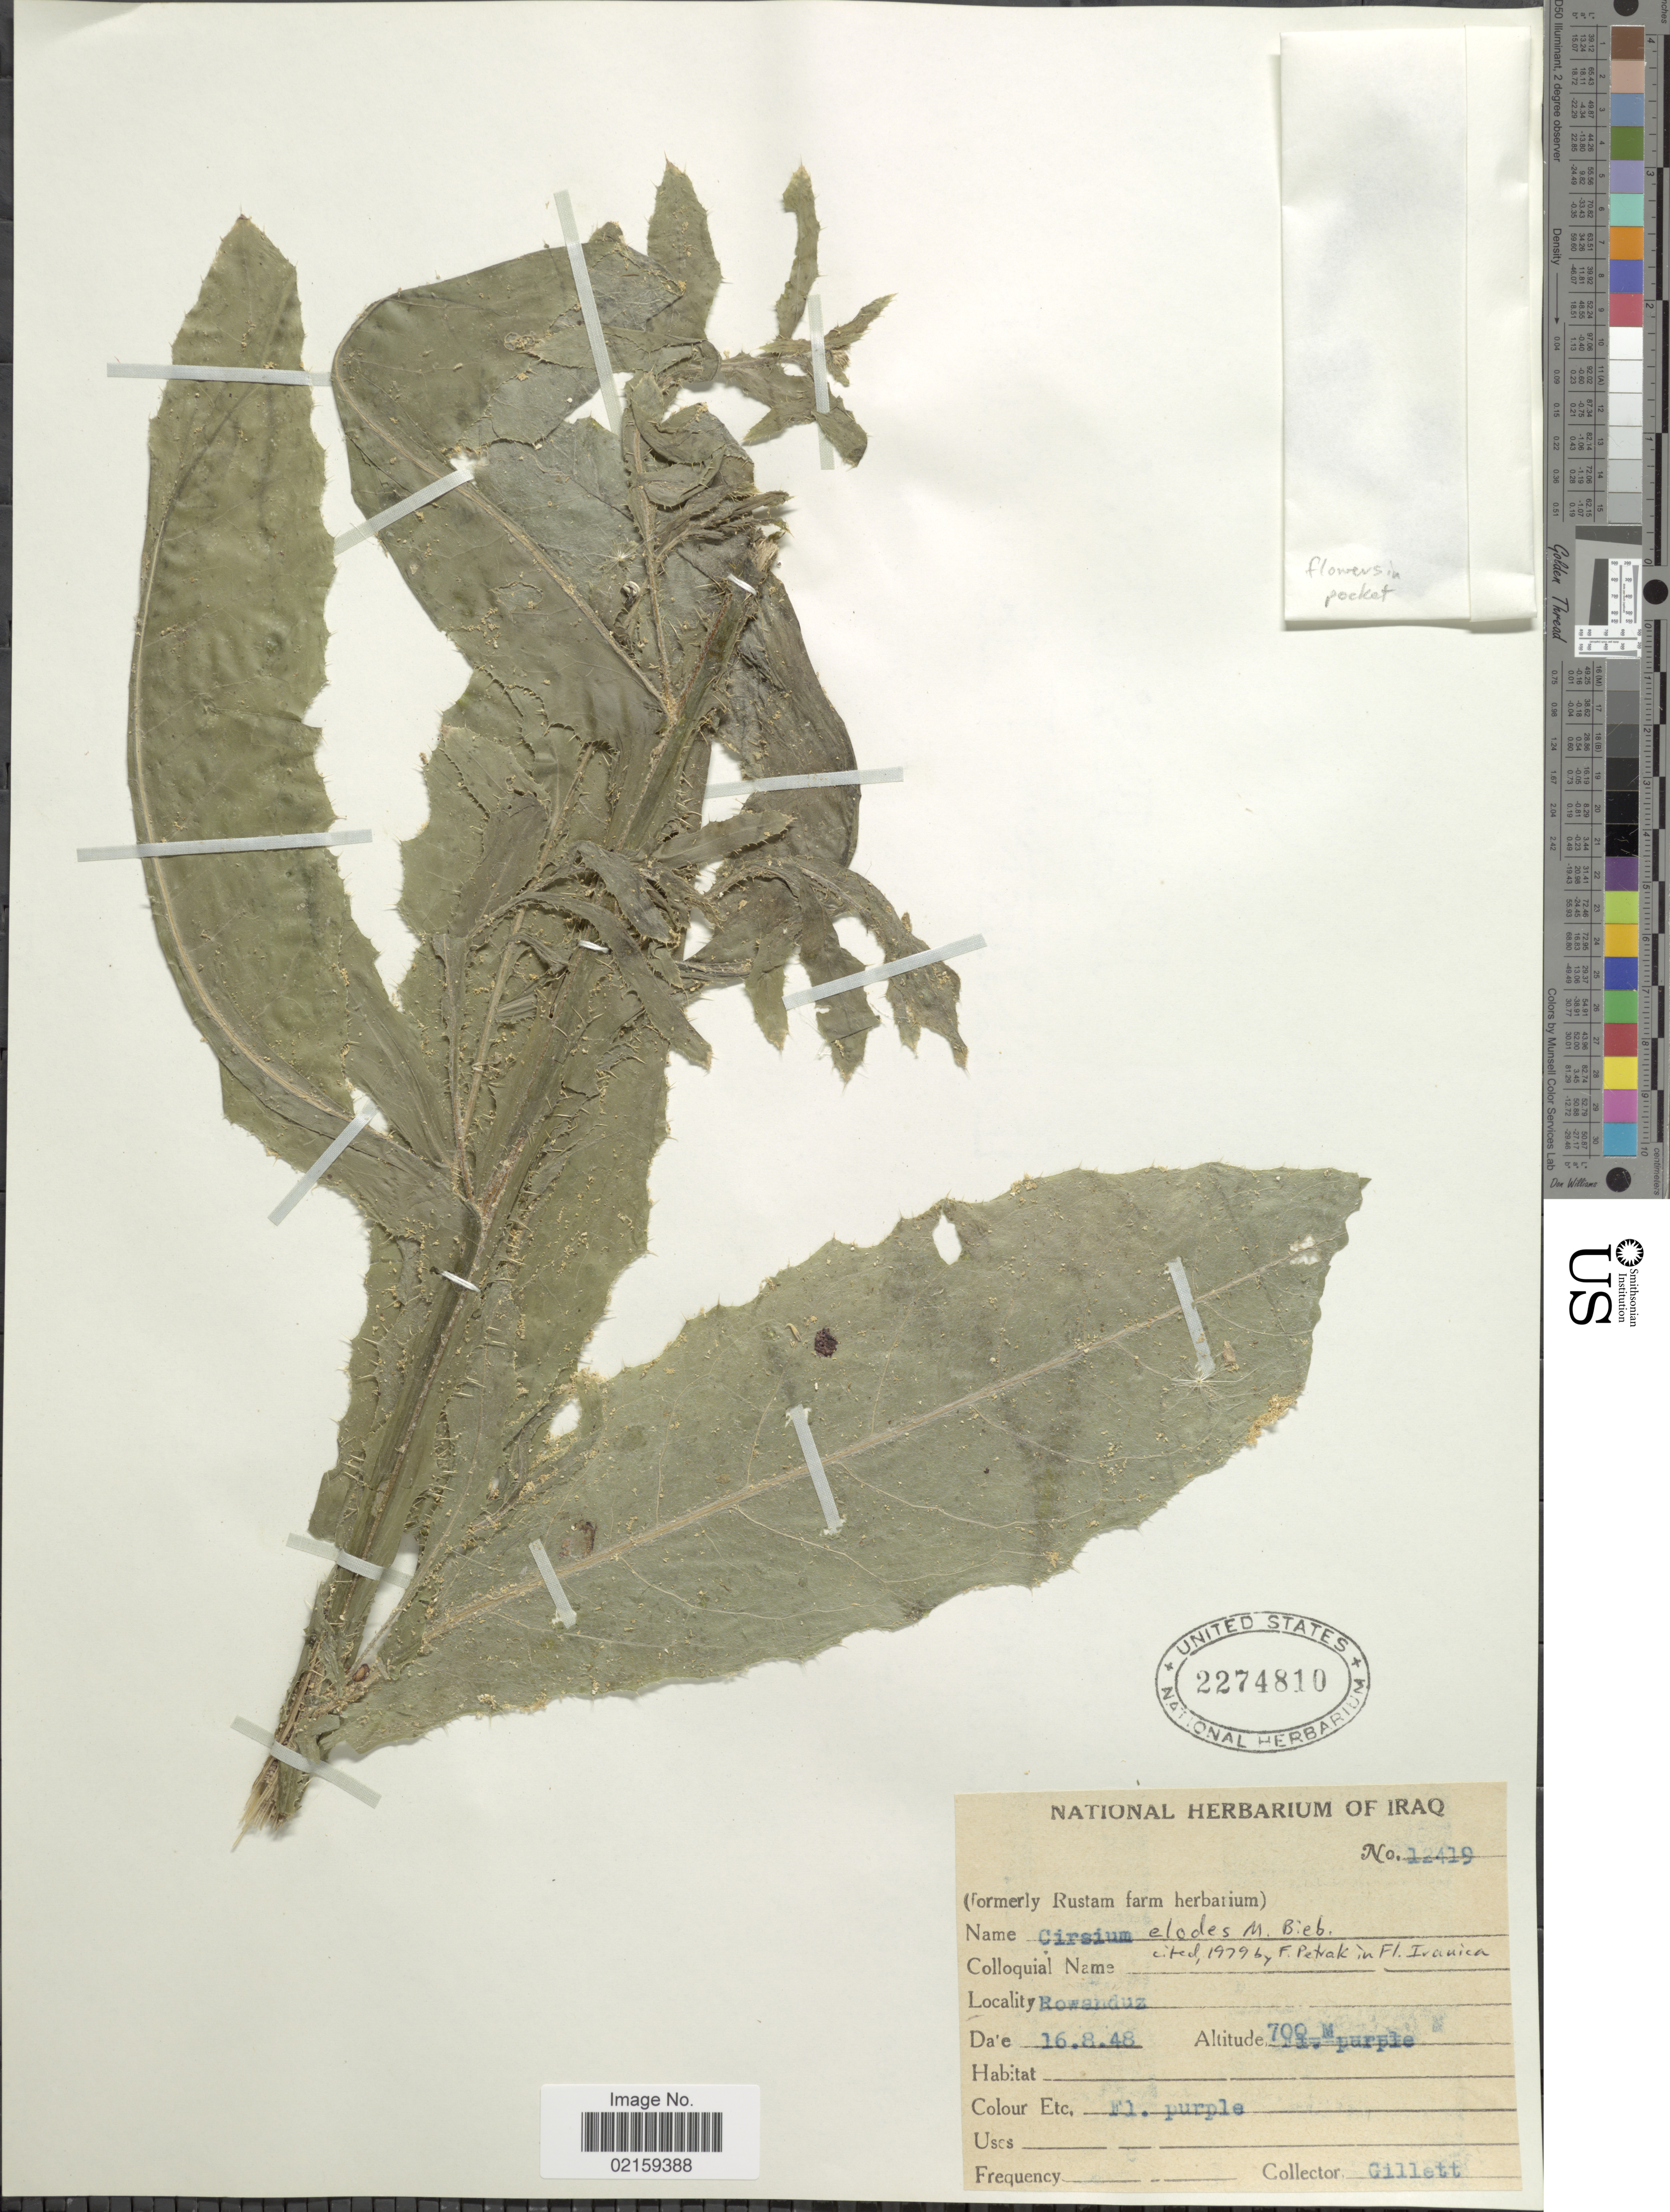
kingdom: Plantae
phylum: Tracheophyta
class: Magnoliopsida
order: Asterales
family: Asteraceae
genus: Cirsium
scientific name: Cirsium alatum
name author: (S.G. Gmel.) Bobrov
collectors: Gillett, --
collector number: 12419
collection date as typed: Transcribed d/m/y: 16/8/48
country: Iraq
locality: Rowanduz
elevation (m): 700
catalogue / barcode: US 2274810